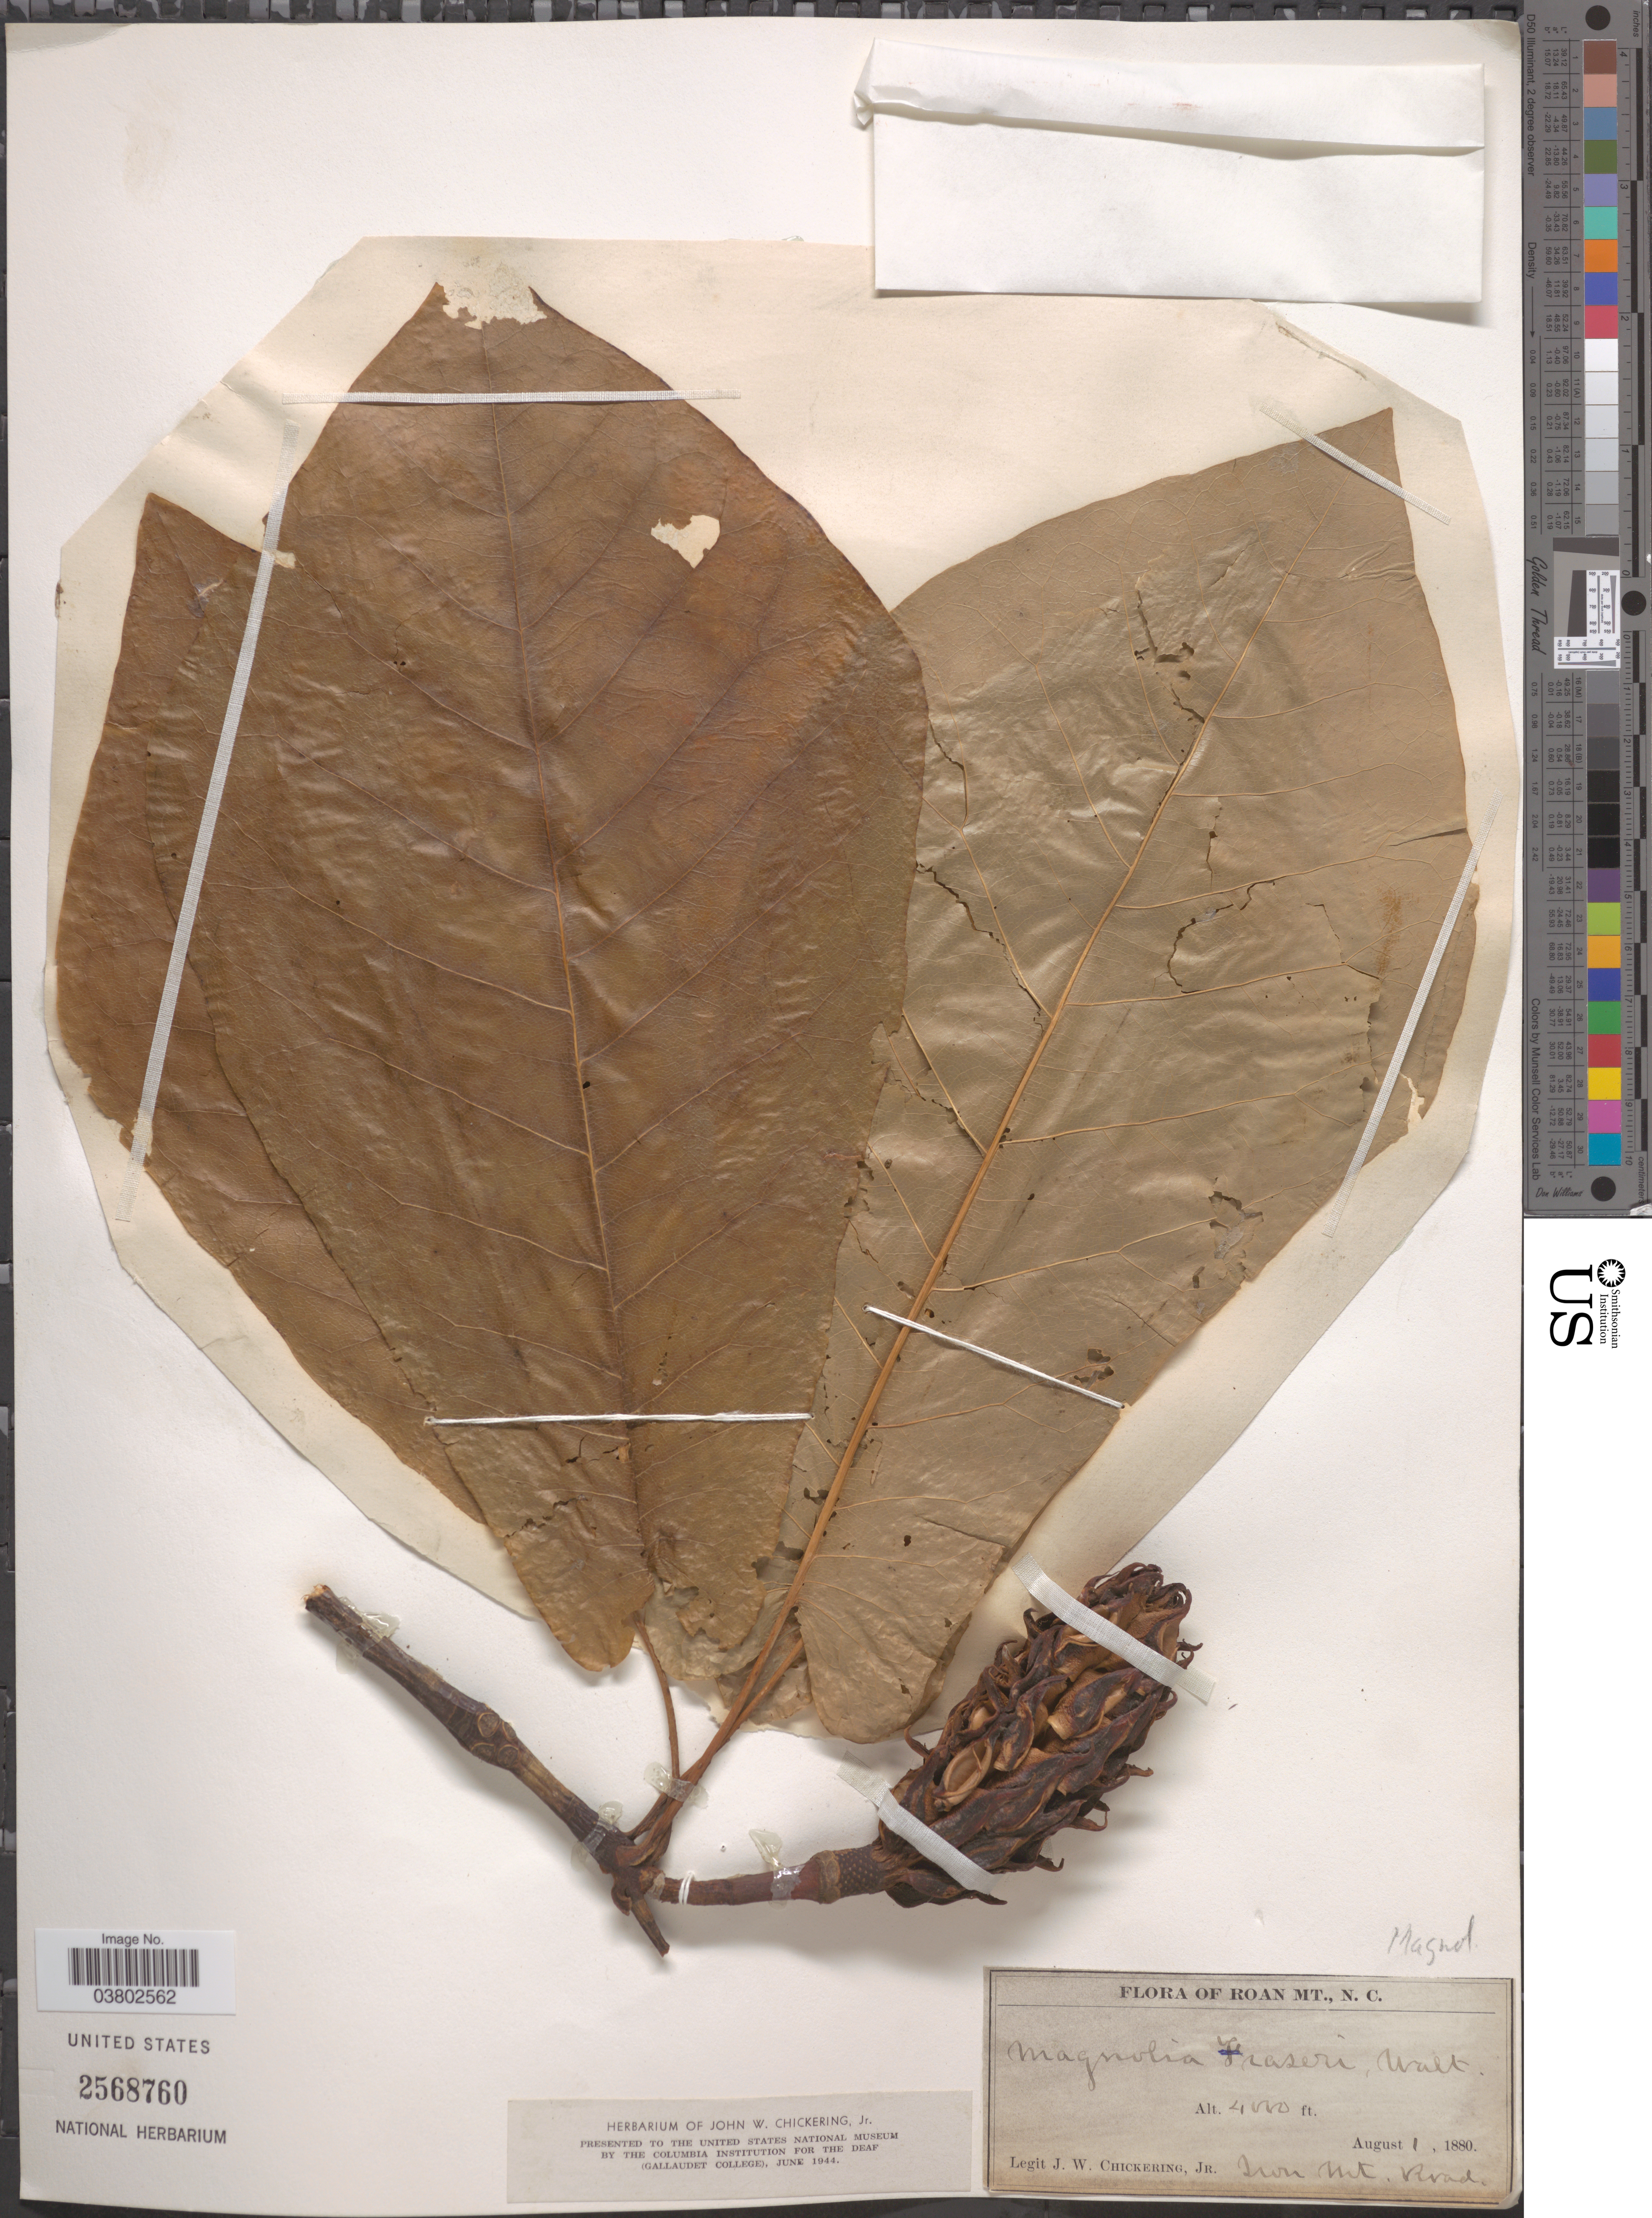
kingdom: Plantae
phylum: Tracheophyta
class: Magnoliopsida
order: Magnoliales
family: Magnoliaceae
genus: Magnolia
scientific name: Magnolia fraseri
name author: Walter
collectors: J. Chickering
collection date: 1880-08-01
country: United States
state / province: North Carolina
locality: Roan Mt. Iron Mt. Road.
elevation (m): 1219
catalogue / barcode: US 2568760